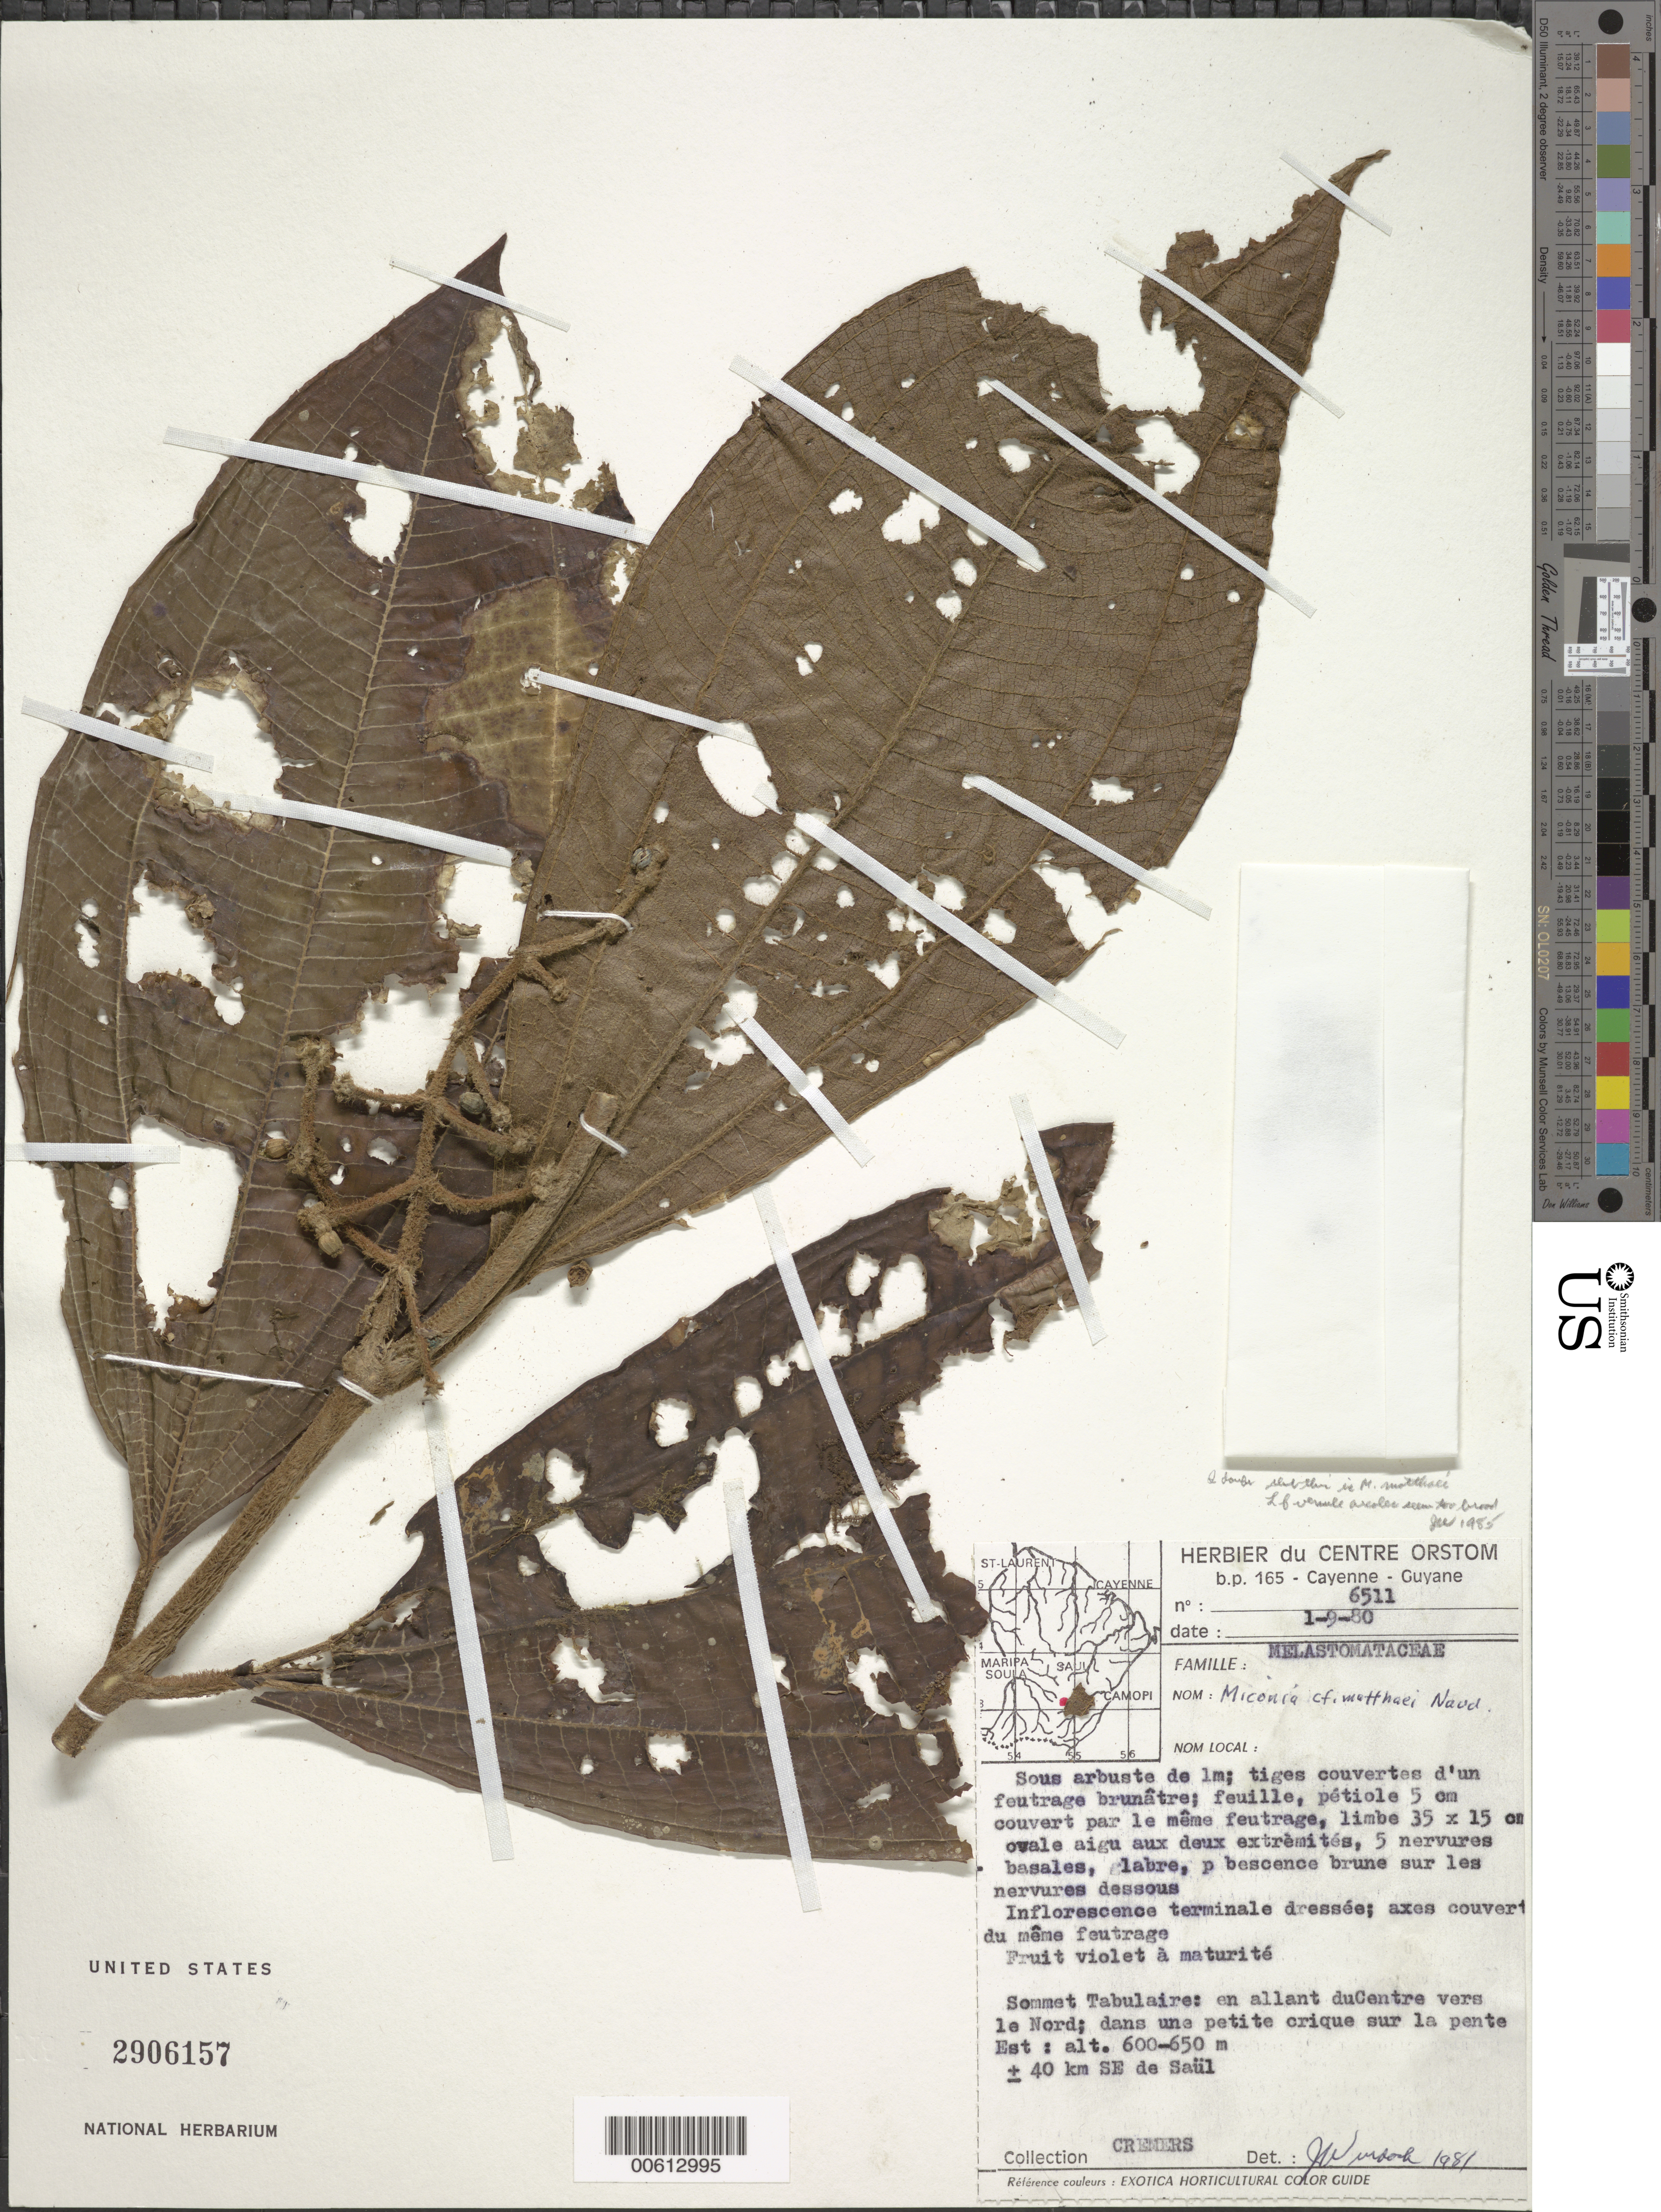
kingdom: Plantae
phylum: Tracheophyta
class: Magnoliopsida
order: Myrtales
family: Melastomataceae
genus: Miconia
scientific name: Miconia sp.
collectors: G. Cremers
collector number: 6511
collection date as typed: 1-Sep-80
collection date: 1980-09-01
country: French Guiana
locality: Sommet Tabulaire, 40 km SE of Saül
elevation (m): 600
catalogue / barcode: US 2906157